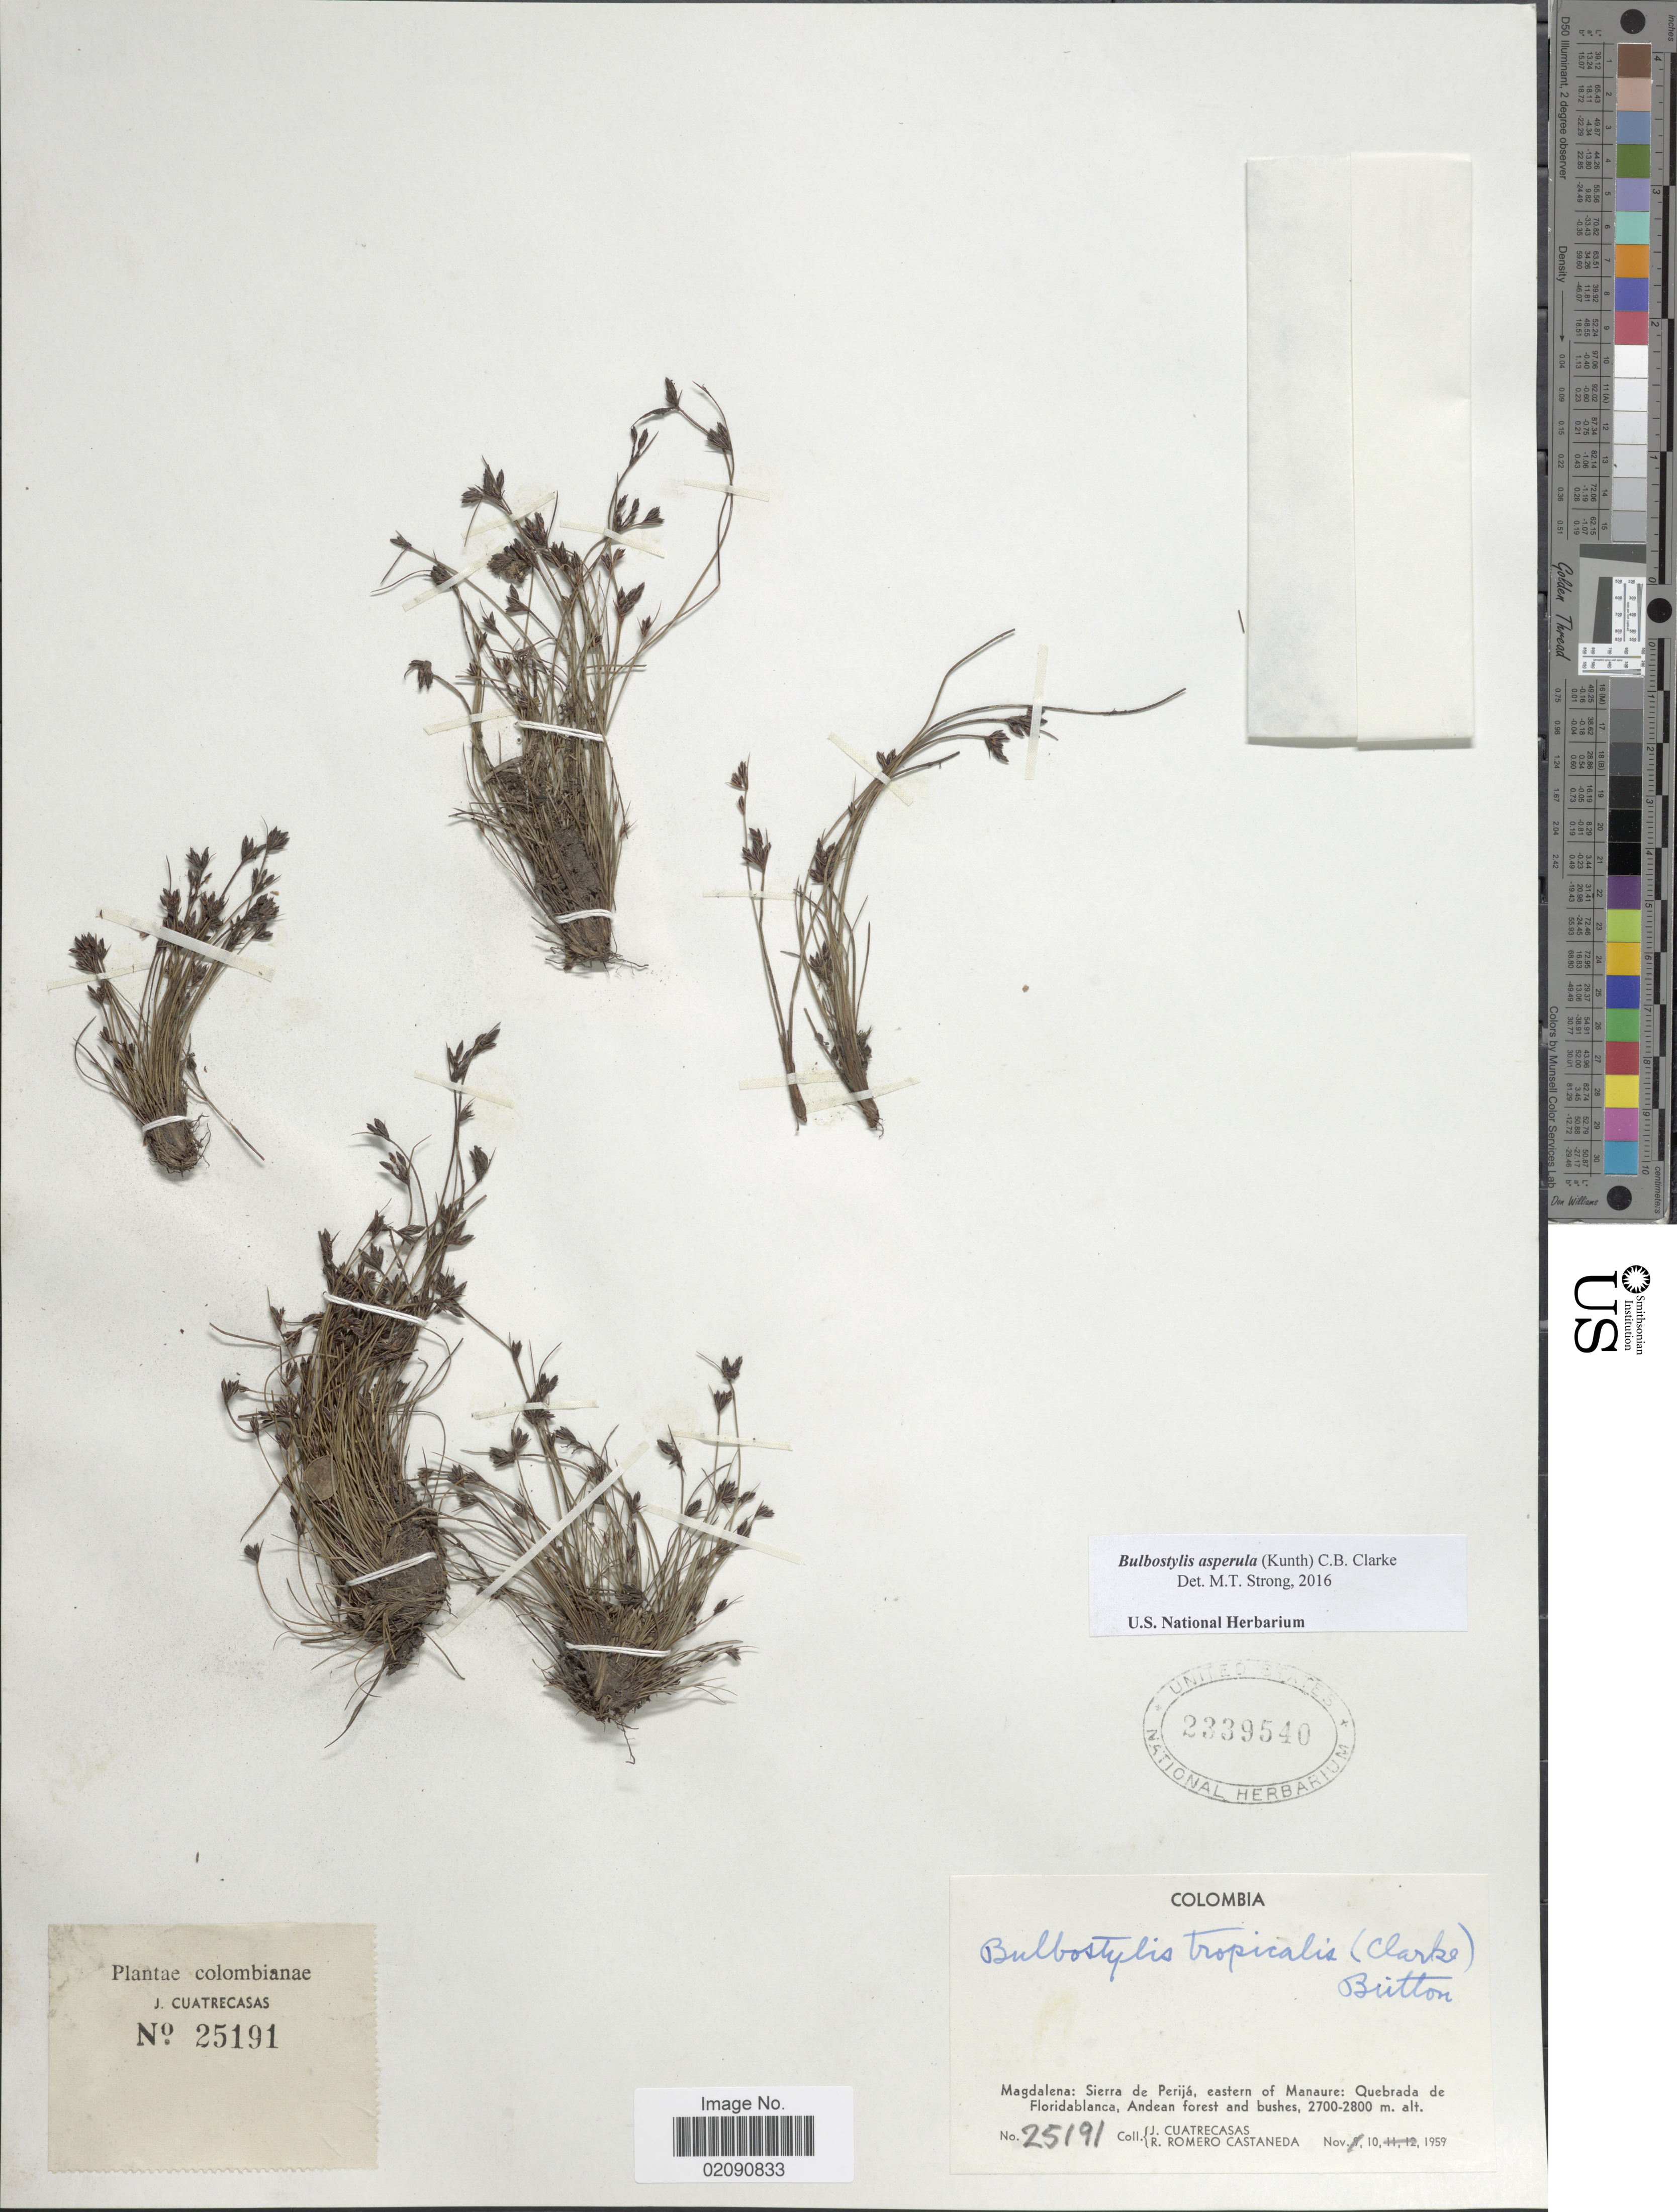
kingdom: Plantae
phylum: Tracheophyta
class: Liliopsida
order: Poales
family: Cyperaceae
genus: Bulbostylis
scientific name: Bulbostylis asperula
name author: (Kunth) C.B. Clarke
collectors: J. Cuatrecasas & R. Romero Castañeda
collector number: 25191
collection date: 1959-11-10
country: Colombia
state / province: Magdalena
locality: Sierra de Perija, eastern of Manaure: Quebrada de Floridablanca, Andean forest and bushes.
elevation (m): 2700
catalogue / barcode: US 2339540